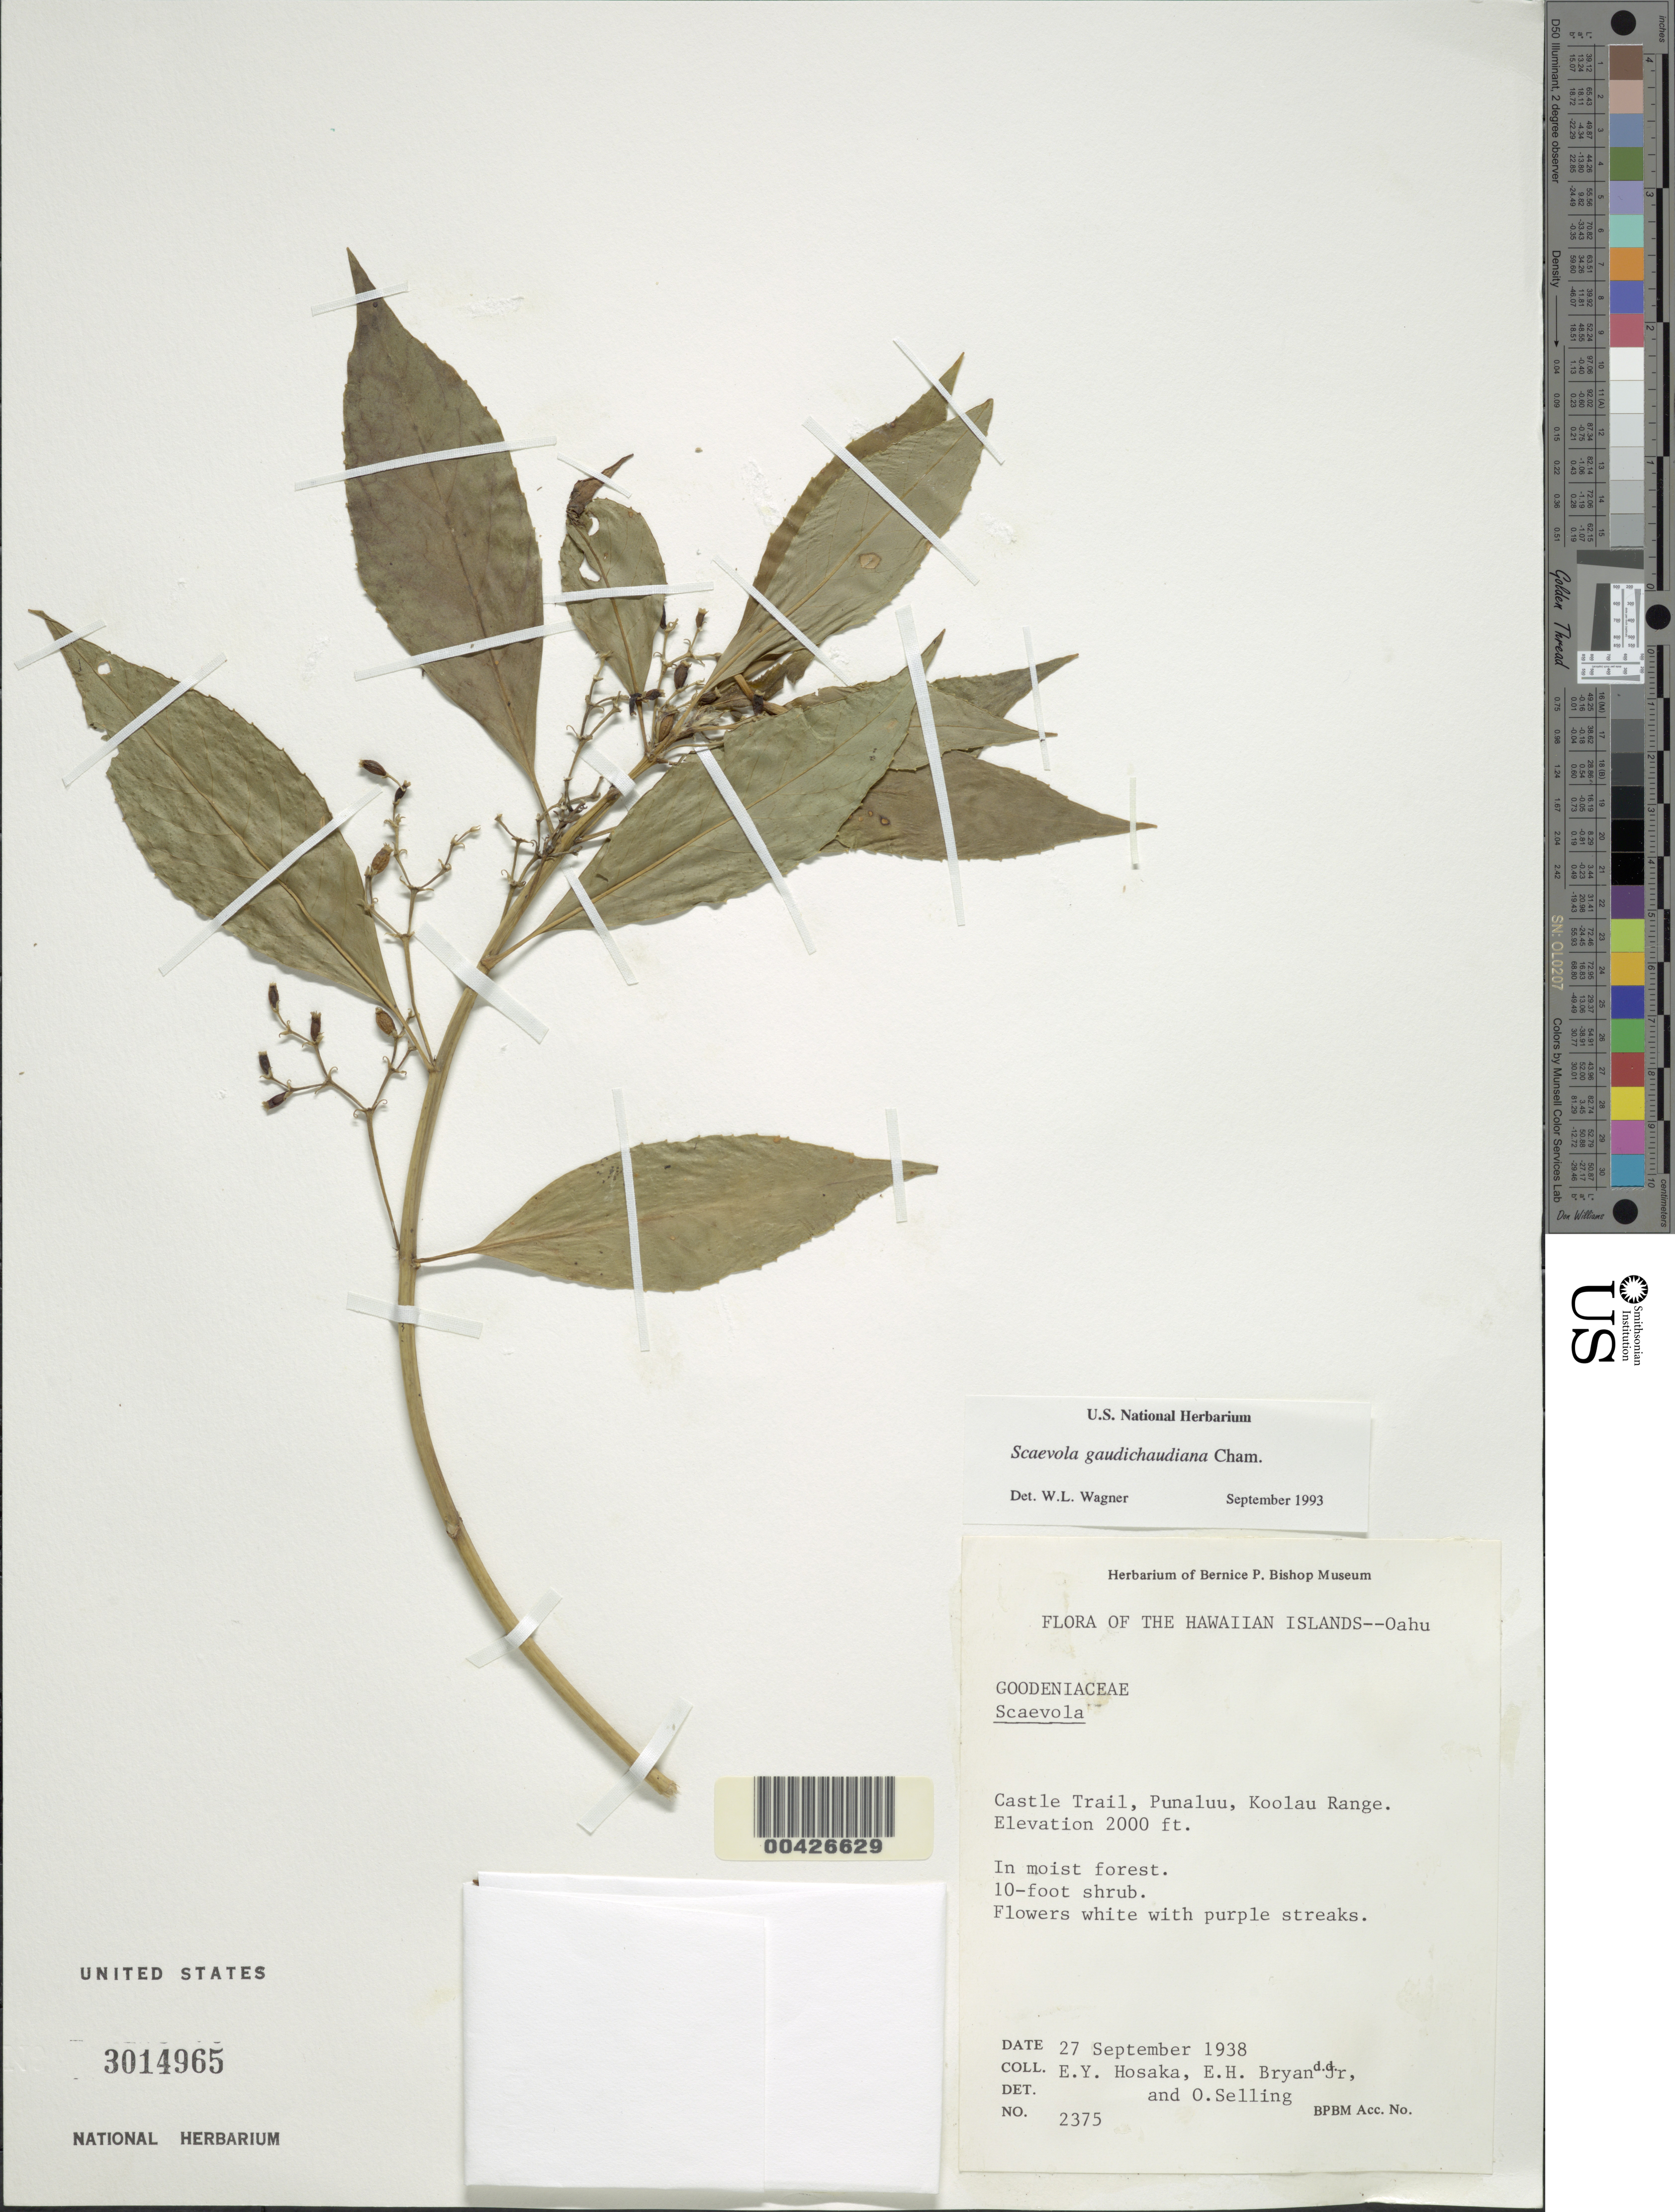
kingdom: Plantae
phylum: Tracheophyta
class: Magnoliopsida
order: Asterales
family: Goodeniaceae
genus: Scaevola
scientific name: Scaevola gaudichaudiana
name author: Cham.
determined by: Wagner, W. L., (BOT), Smithsonian Institution - National Museum of Natural History (UNITED STATES)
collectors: E. Y. Hosaka, J. Bryan & O. Selling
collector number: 2375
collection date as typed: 27 Sep 1938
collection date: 1938-09-27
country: United States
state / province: Hawaii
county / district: Honolulu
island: Oahu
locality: Castle Trail, Punaluu, Koolau Range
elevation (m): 610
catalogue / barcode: US 3014965